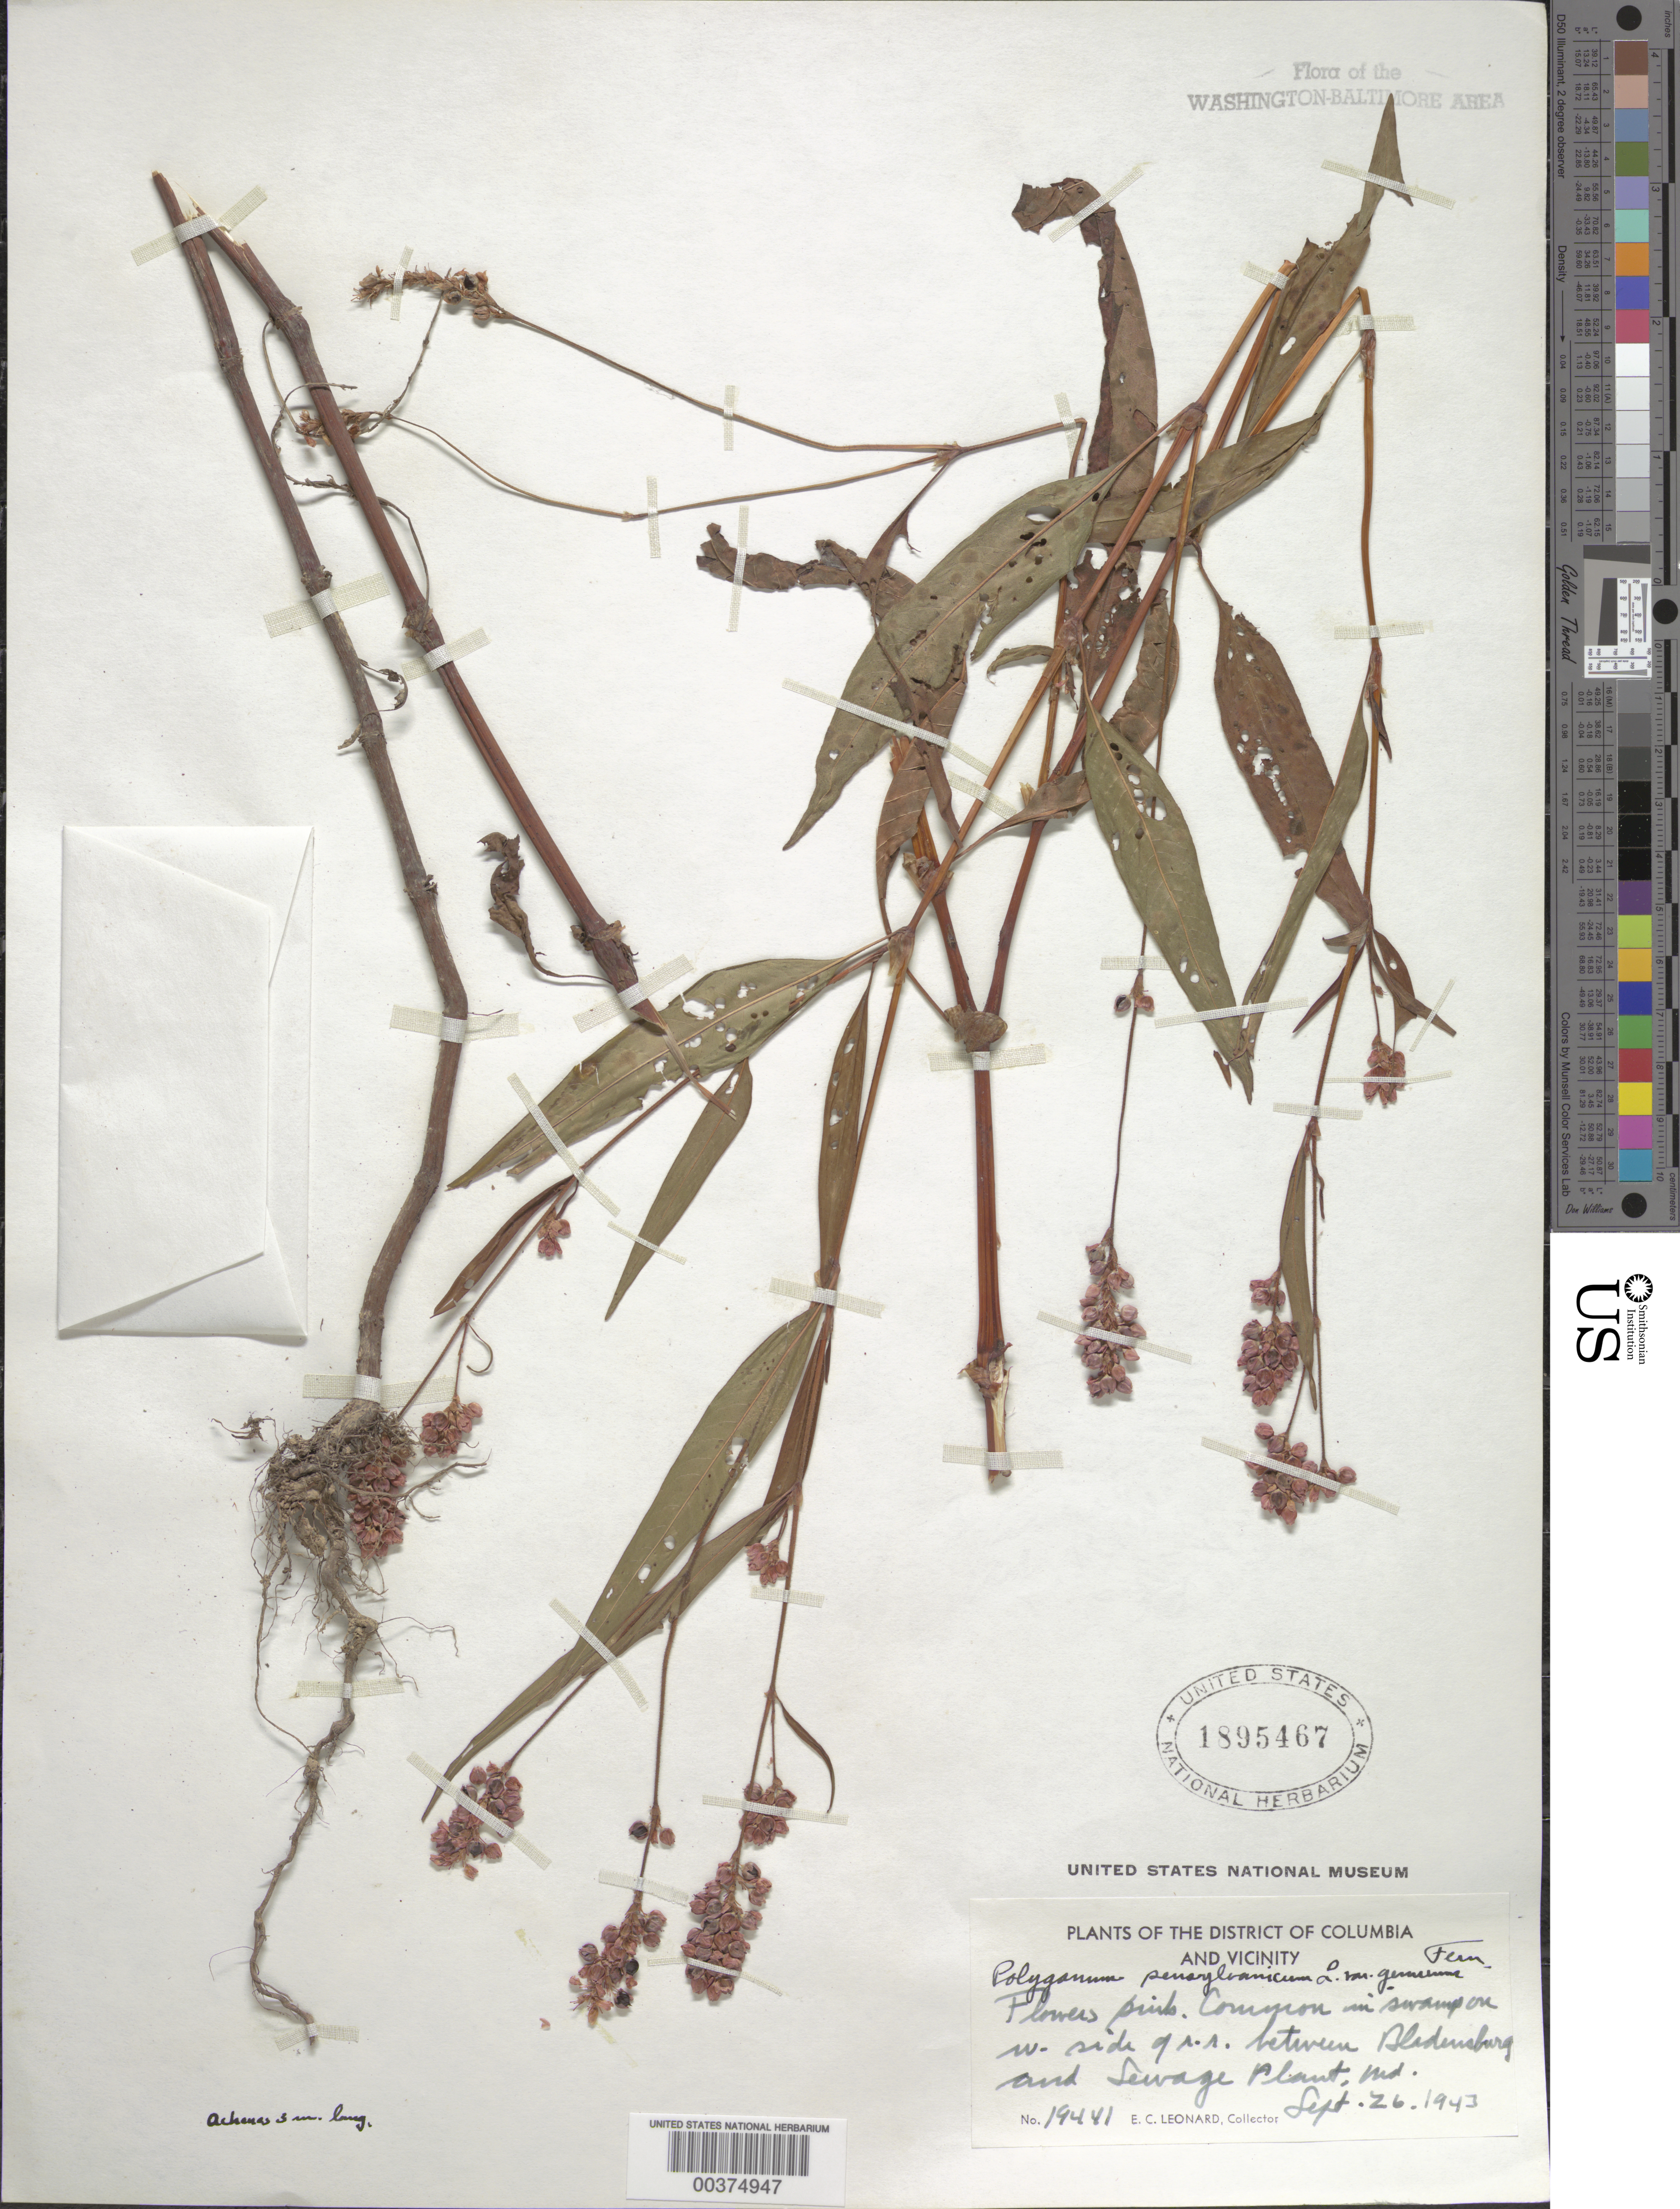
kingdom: Plantae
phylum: Tracheophyta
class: Magnoliopsida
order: Caryophyllales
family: Polygonaceae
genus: Persicaria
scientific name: Persicaria pensylvanica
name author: (L.) M. Gómez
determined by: Atha, D. E.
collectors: E. C. Leonard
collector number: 19441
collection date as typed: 26 Sep 1943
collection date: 1943-09-26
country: United States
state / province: Maryland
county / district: Prince George's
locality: Between Bladensburg and Sewage Plant, railroad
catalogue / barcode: US 1895467